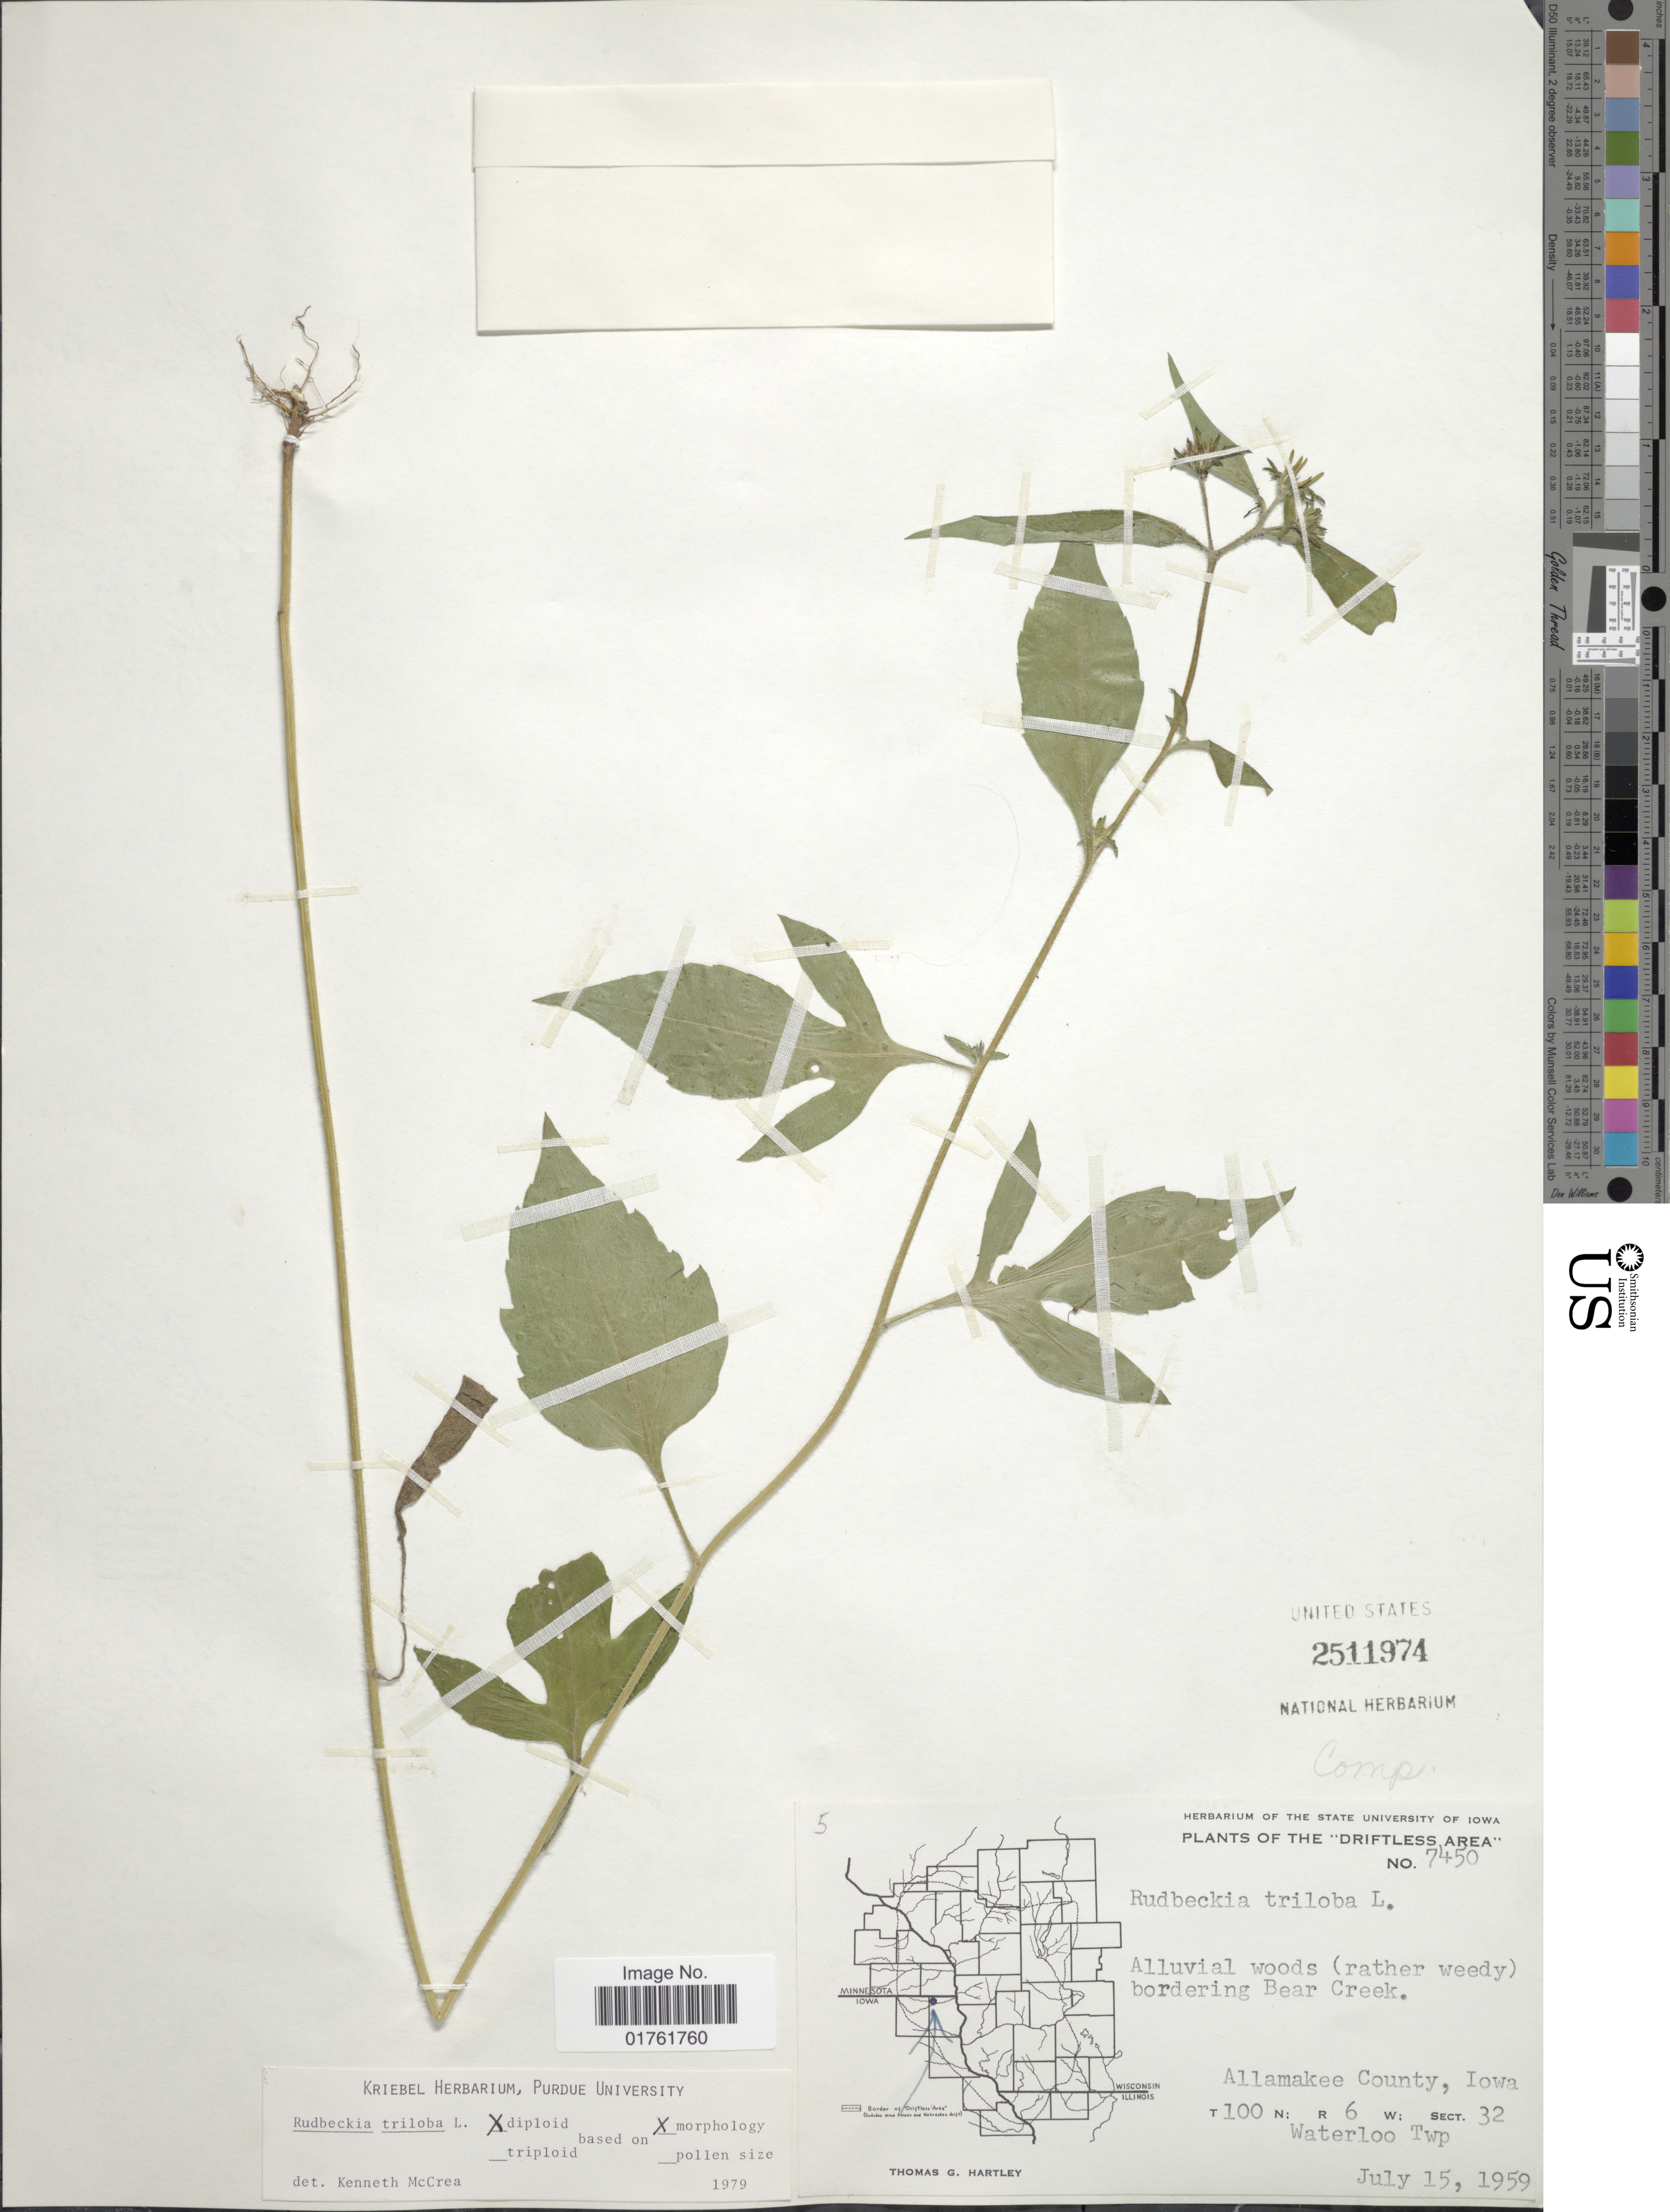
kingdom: Plantae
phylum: Tracheophyta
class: Magnoliopsida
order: Asterales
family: Asteraceae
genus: Rudbeckia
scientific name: Rudbeckia triloba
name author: L.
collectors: T. G. Hartley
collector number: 7450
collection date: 1959-07-15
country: United States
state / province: Iowa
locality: The 'Driftless Area', Alluvial woods (rather weedy) bordering Bear Creek, Allamakee County, T100N; R 6 W; Sect. 32 Waterloo Twp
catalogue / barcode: US 2511974